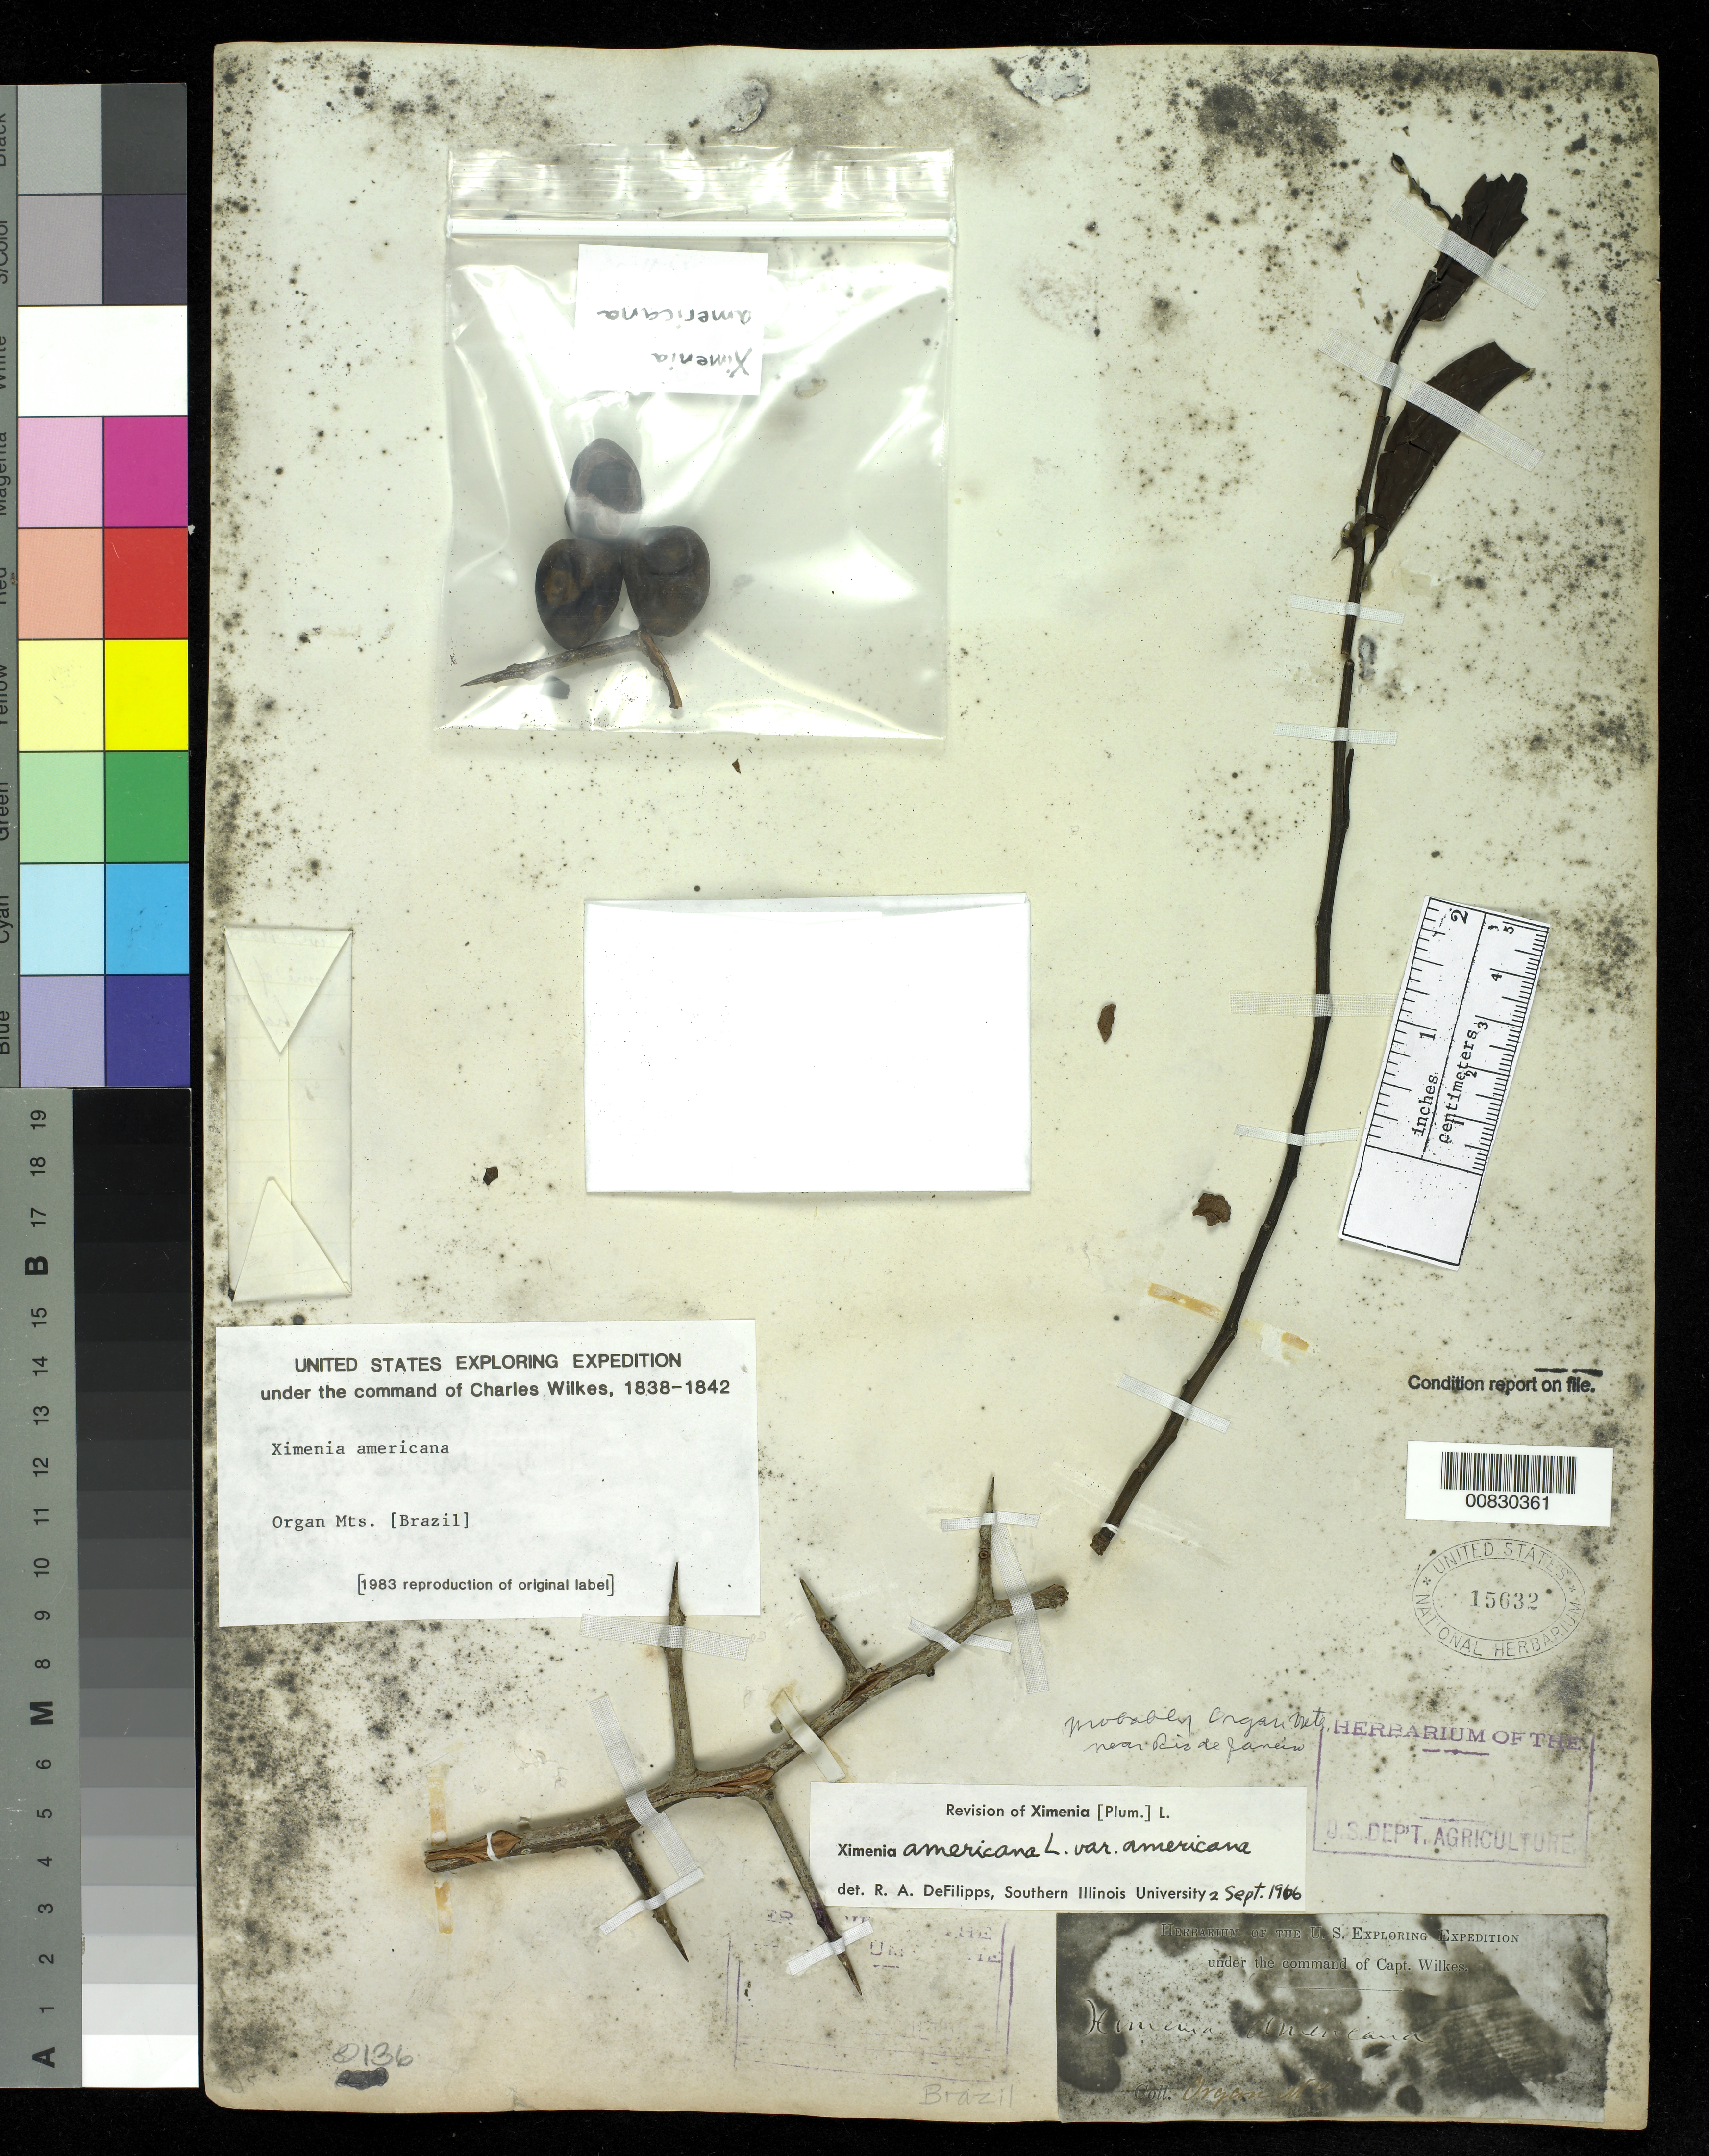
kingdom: Plantae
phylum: Tracheophyta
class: Magnoliopsida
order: Santalales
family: Ximeniaceae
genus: Ximenia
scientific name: Ximenia americana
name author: L.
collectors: Wilkes Explor. Exped.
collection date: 1838/1842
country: Argentina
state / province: Tierra del Fuego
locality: Organ Mts.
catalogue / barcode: US 15632